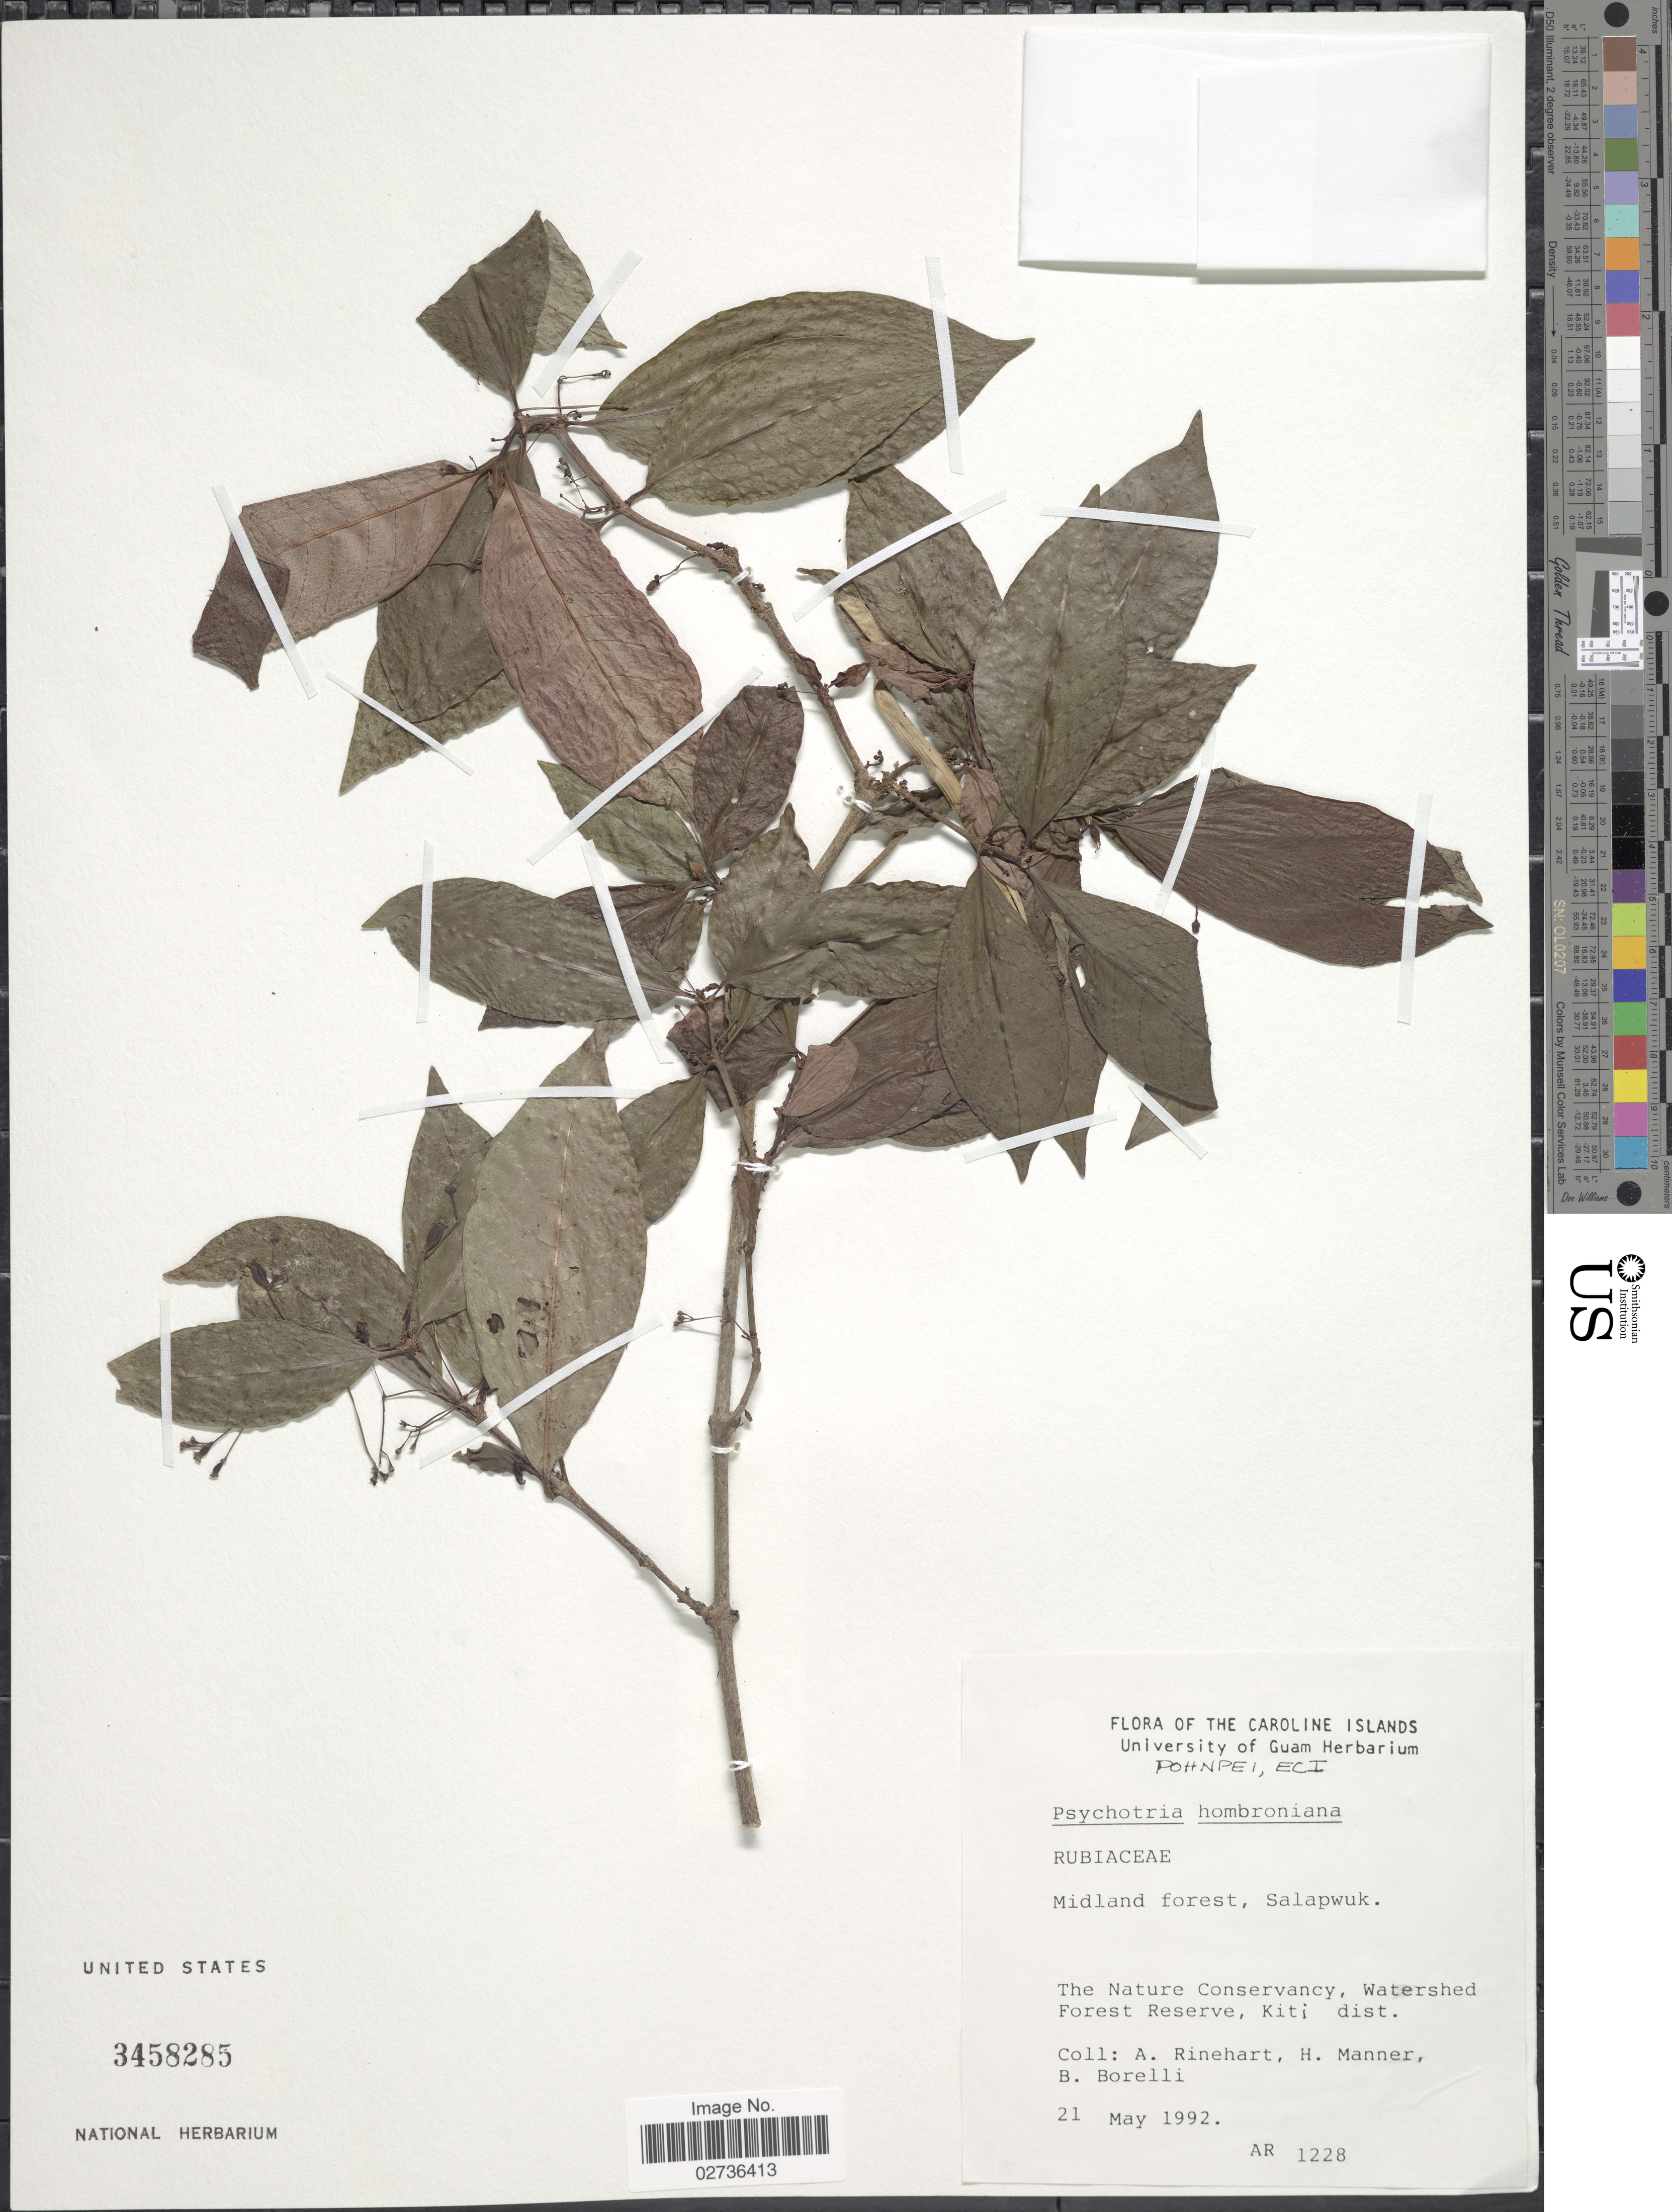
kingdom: Plantae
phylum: Tracheophyta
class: Magnoliopsida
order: Gentianales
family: Rubiaceae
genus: Psychotria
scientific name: Psychotria hombroniana var. squarrosa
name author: (Valeton) Fosberg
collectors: A. Rinehart, H. Manner & B. Borelli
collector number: AR 1228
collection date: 1992-05-21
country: Micronesia, Federated States of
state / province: Pohnpei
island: Pohnpei [Ponape]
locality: The Caroline Islands, Pohnpei, ECI, Midland forest, Salapwuk, The Nature Conservancy, Watershed Forest Reserve, Kiti dist.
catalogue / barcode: US 3458285